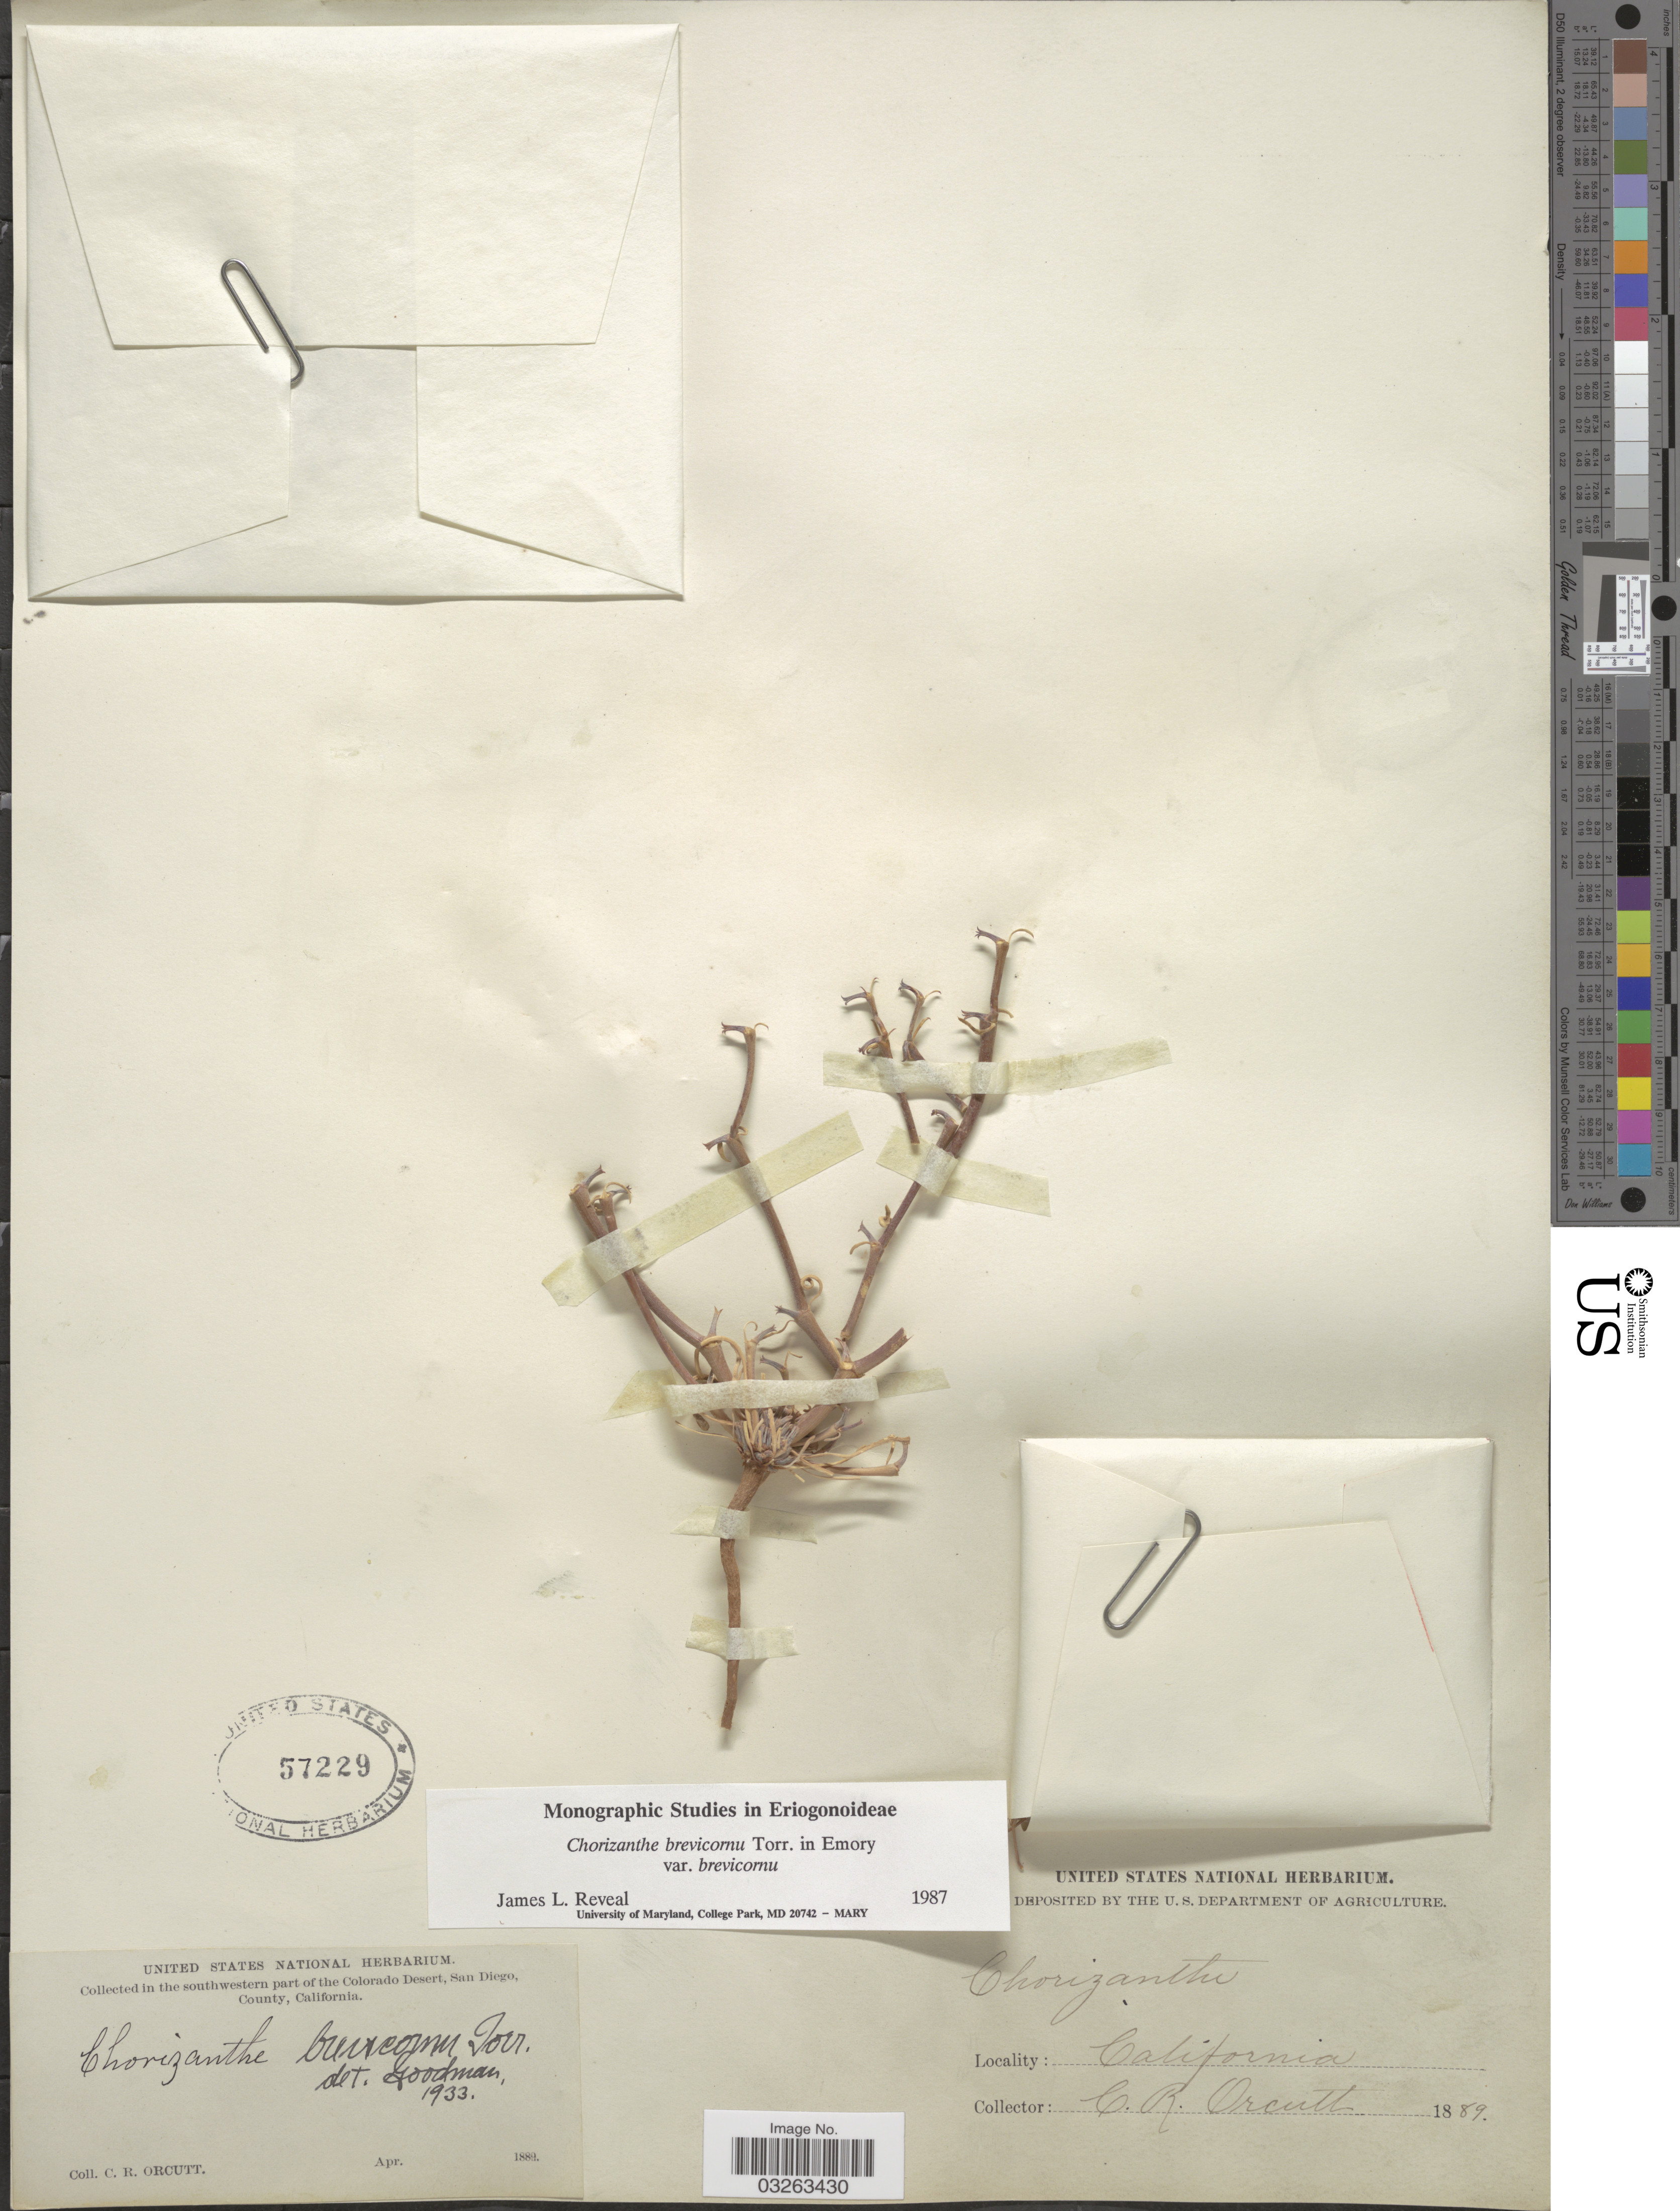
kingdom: Plantae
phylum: Tracheophyta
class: Magnoliopsida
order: Caryophyllales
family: Polygonaceae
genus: Chorizanthe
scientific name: Chorizanthe brevicornu var. brevicornu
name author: Torr.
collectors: C. R. Orcutt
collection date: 1889-04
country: United States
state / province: California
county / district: San Diego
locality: Southwestern part of the Colorado Desert, San Diego, County.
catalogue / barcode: US 57229